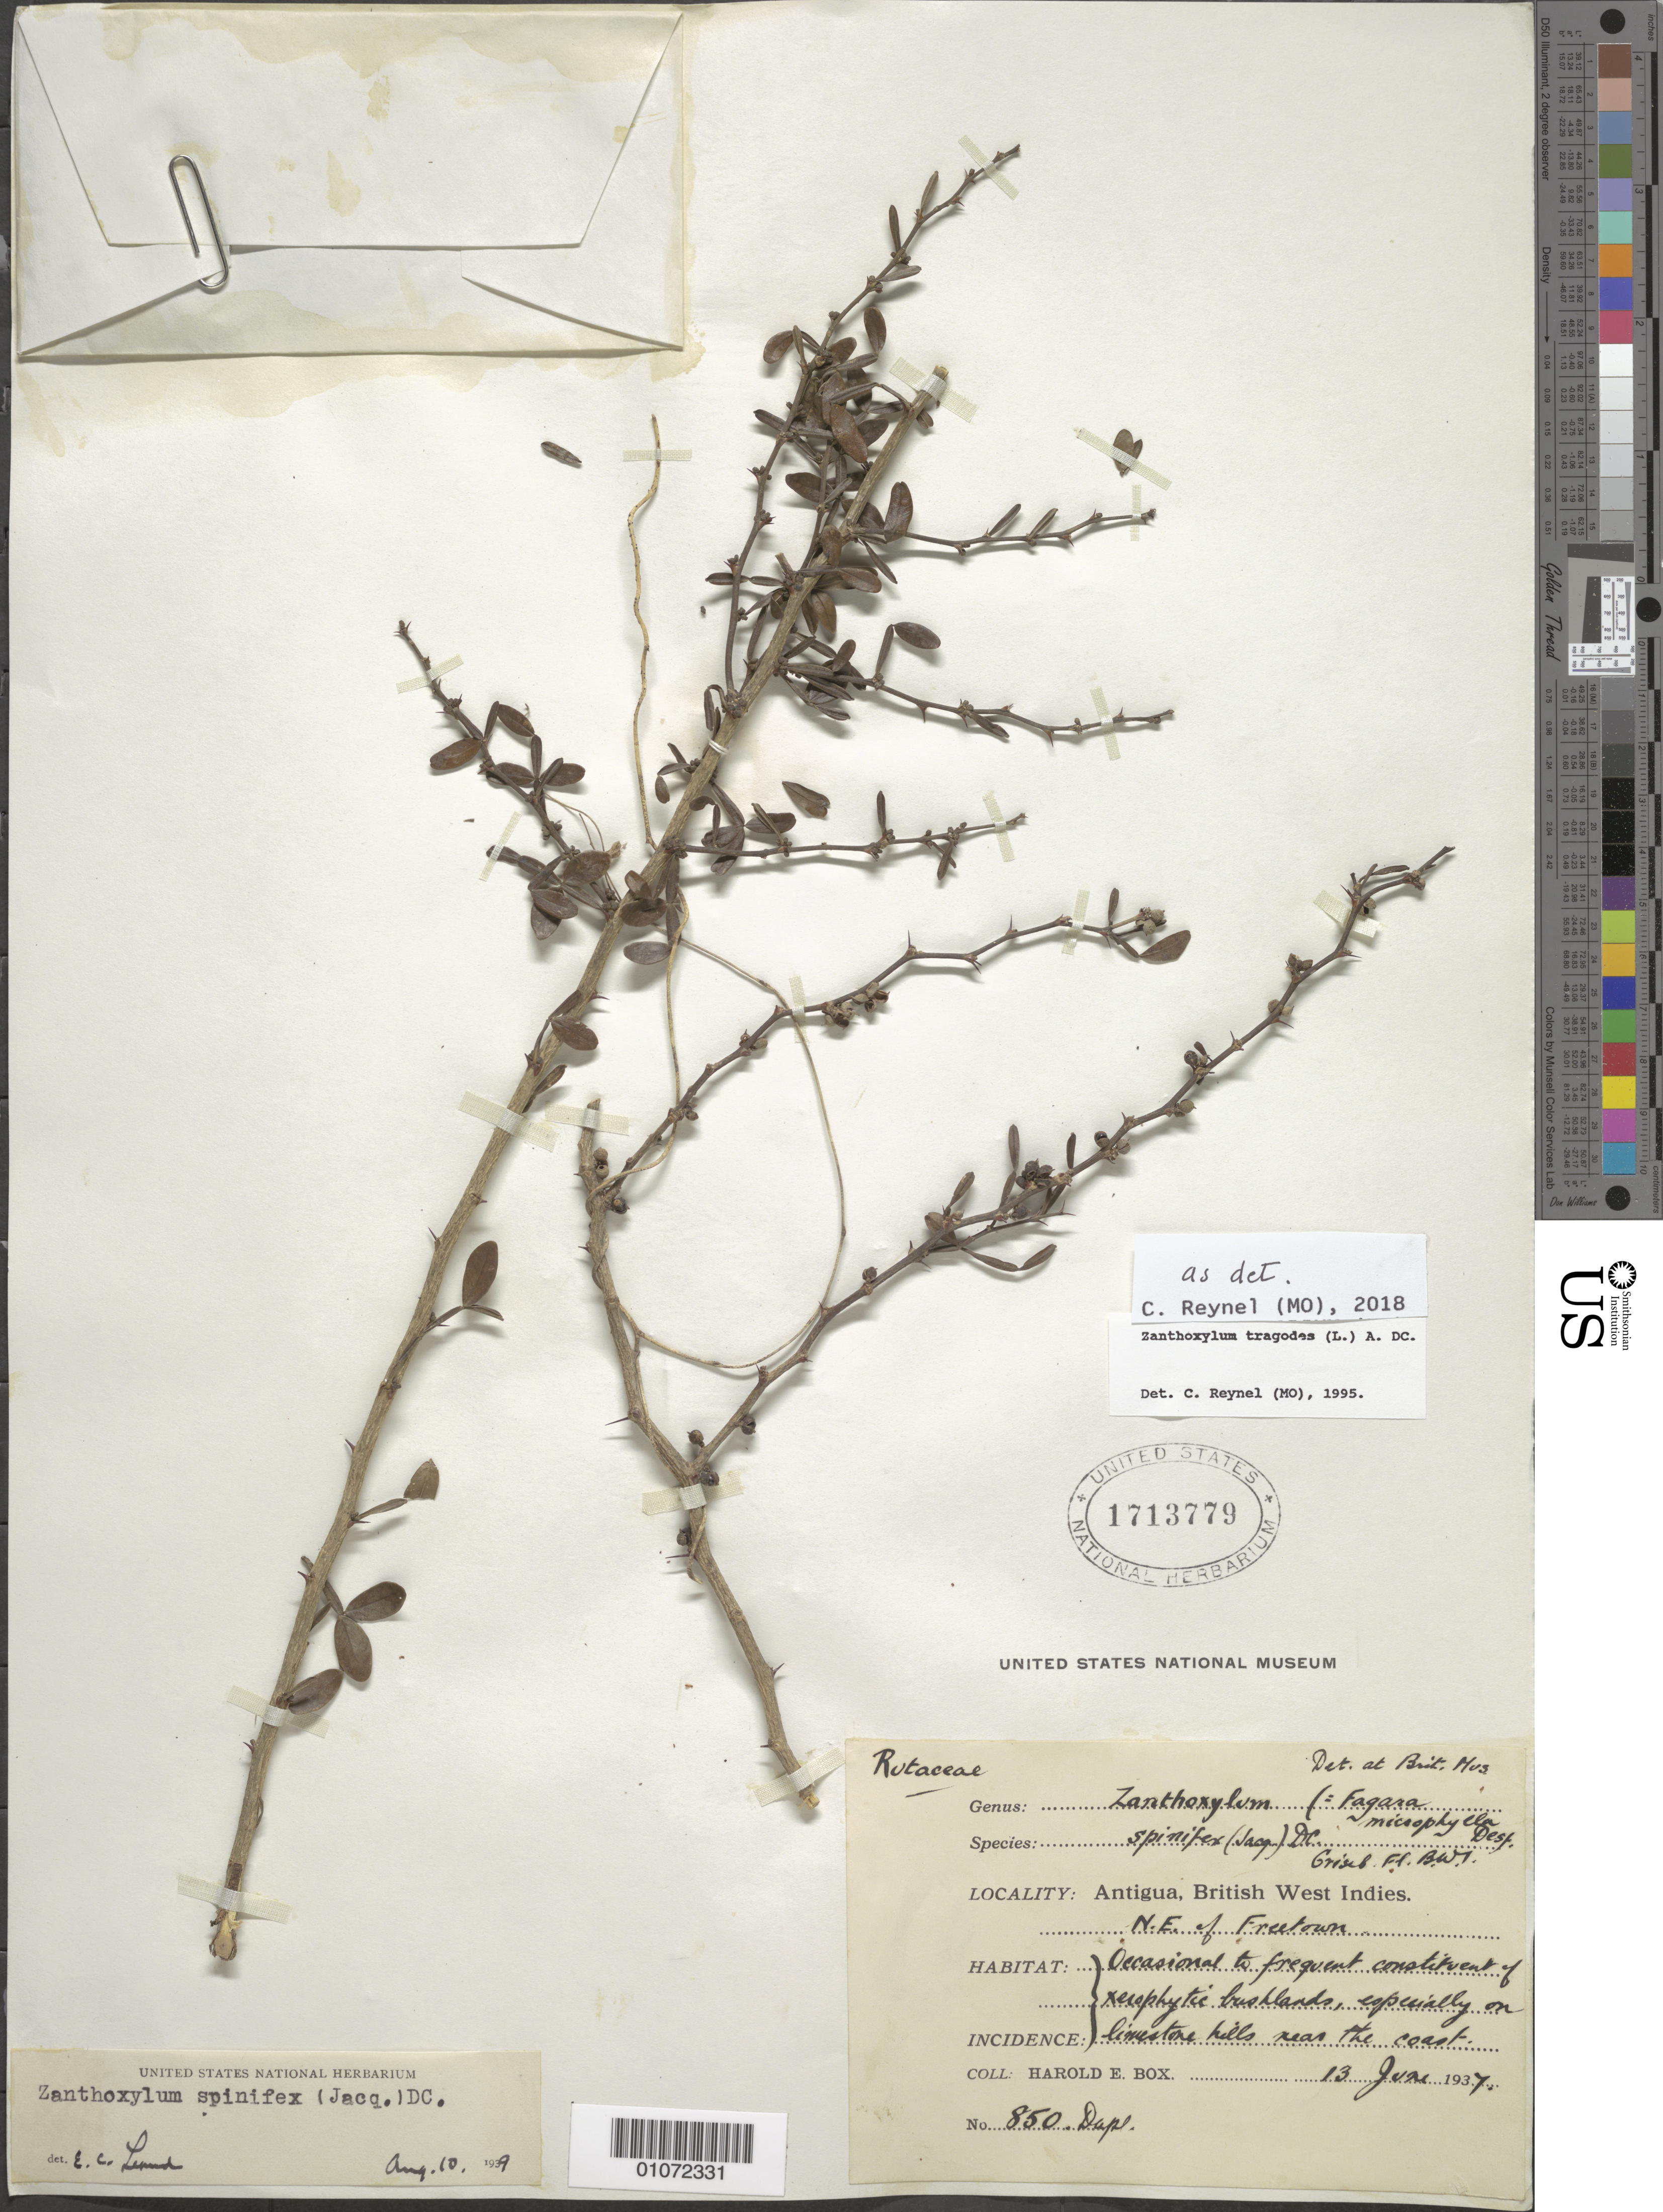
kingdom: Plantae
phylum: Tracheophyta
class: Magnoliopsida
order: Sapindales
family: Rutaceae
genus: Zanthoxylum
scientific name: Zanthoxylum tragodes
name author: (L.) DC.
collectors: H. E. Box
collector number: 850 Dupl.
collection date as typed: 13 Jun 1937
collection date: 1937-06-13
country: Antigua and Barbuda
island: Leeward Is.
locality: NE of Freetown; occasioanl to frequent constituent of xerophytic brushlands; especially on limestone hills near the coast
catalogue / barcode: US 1713779